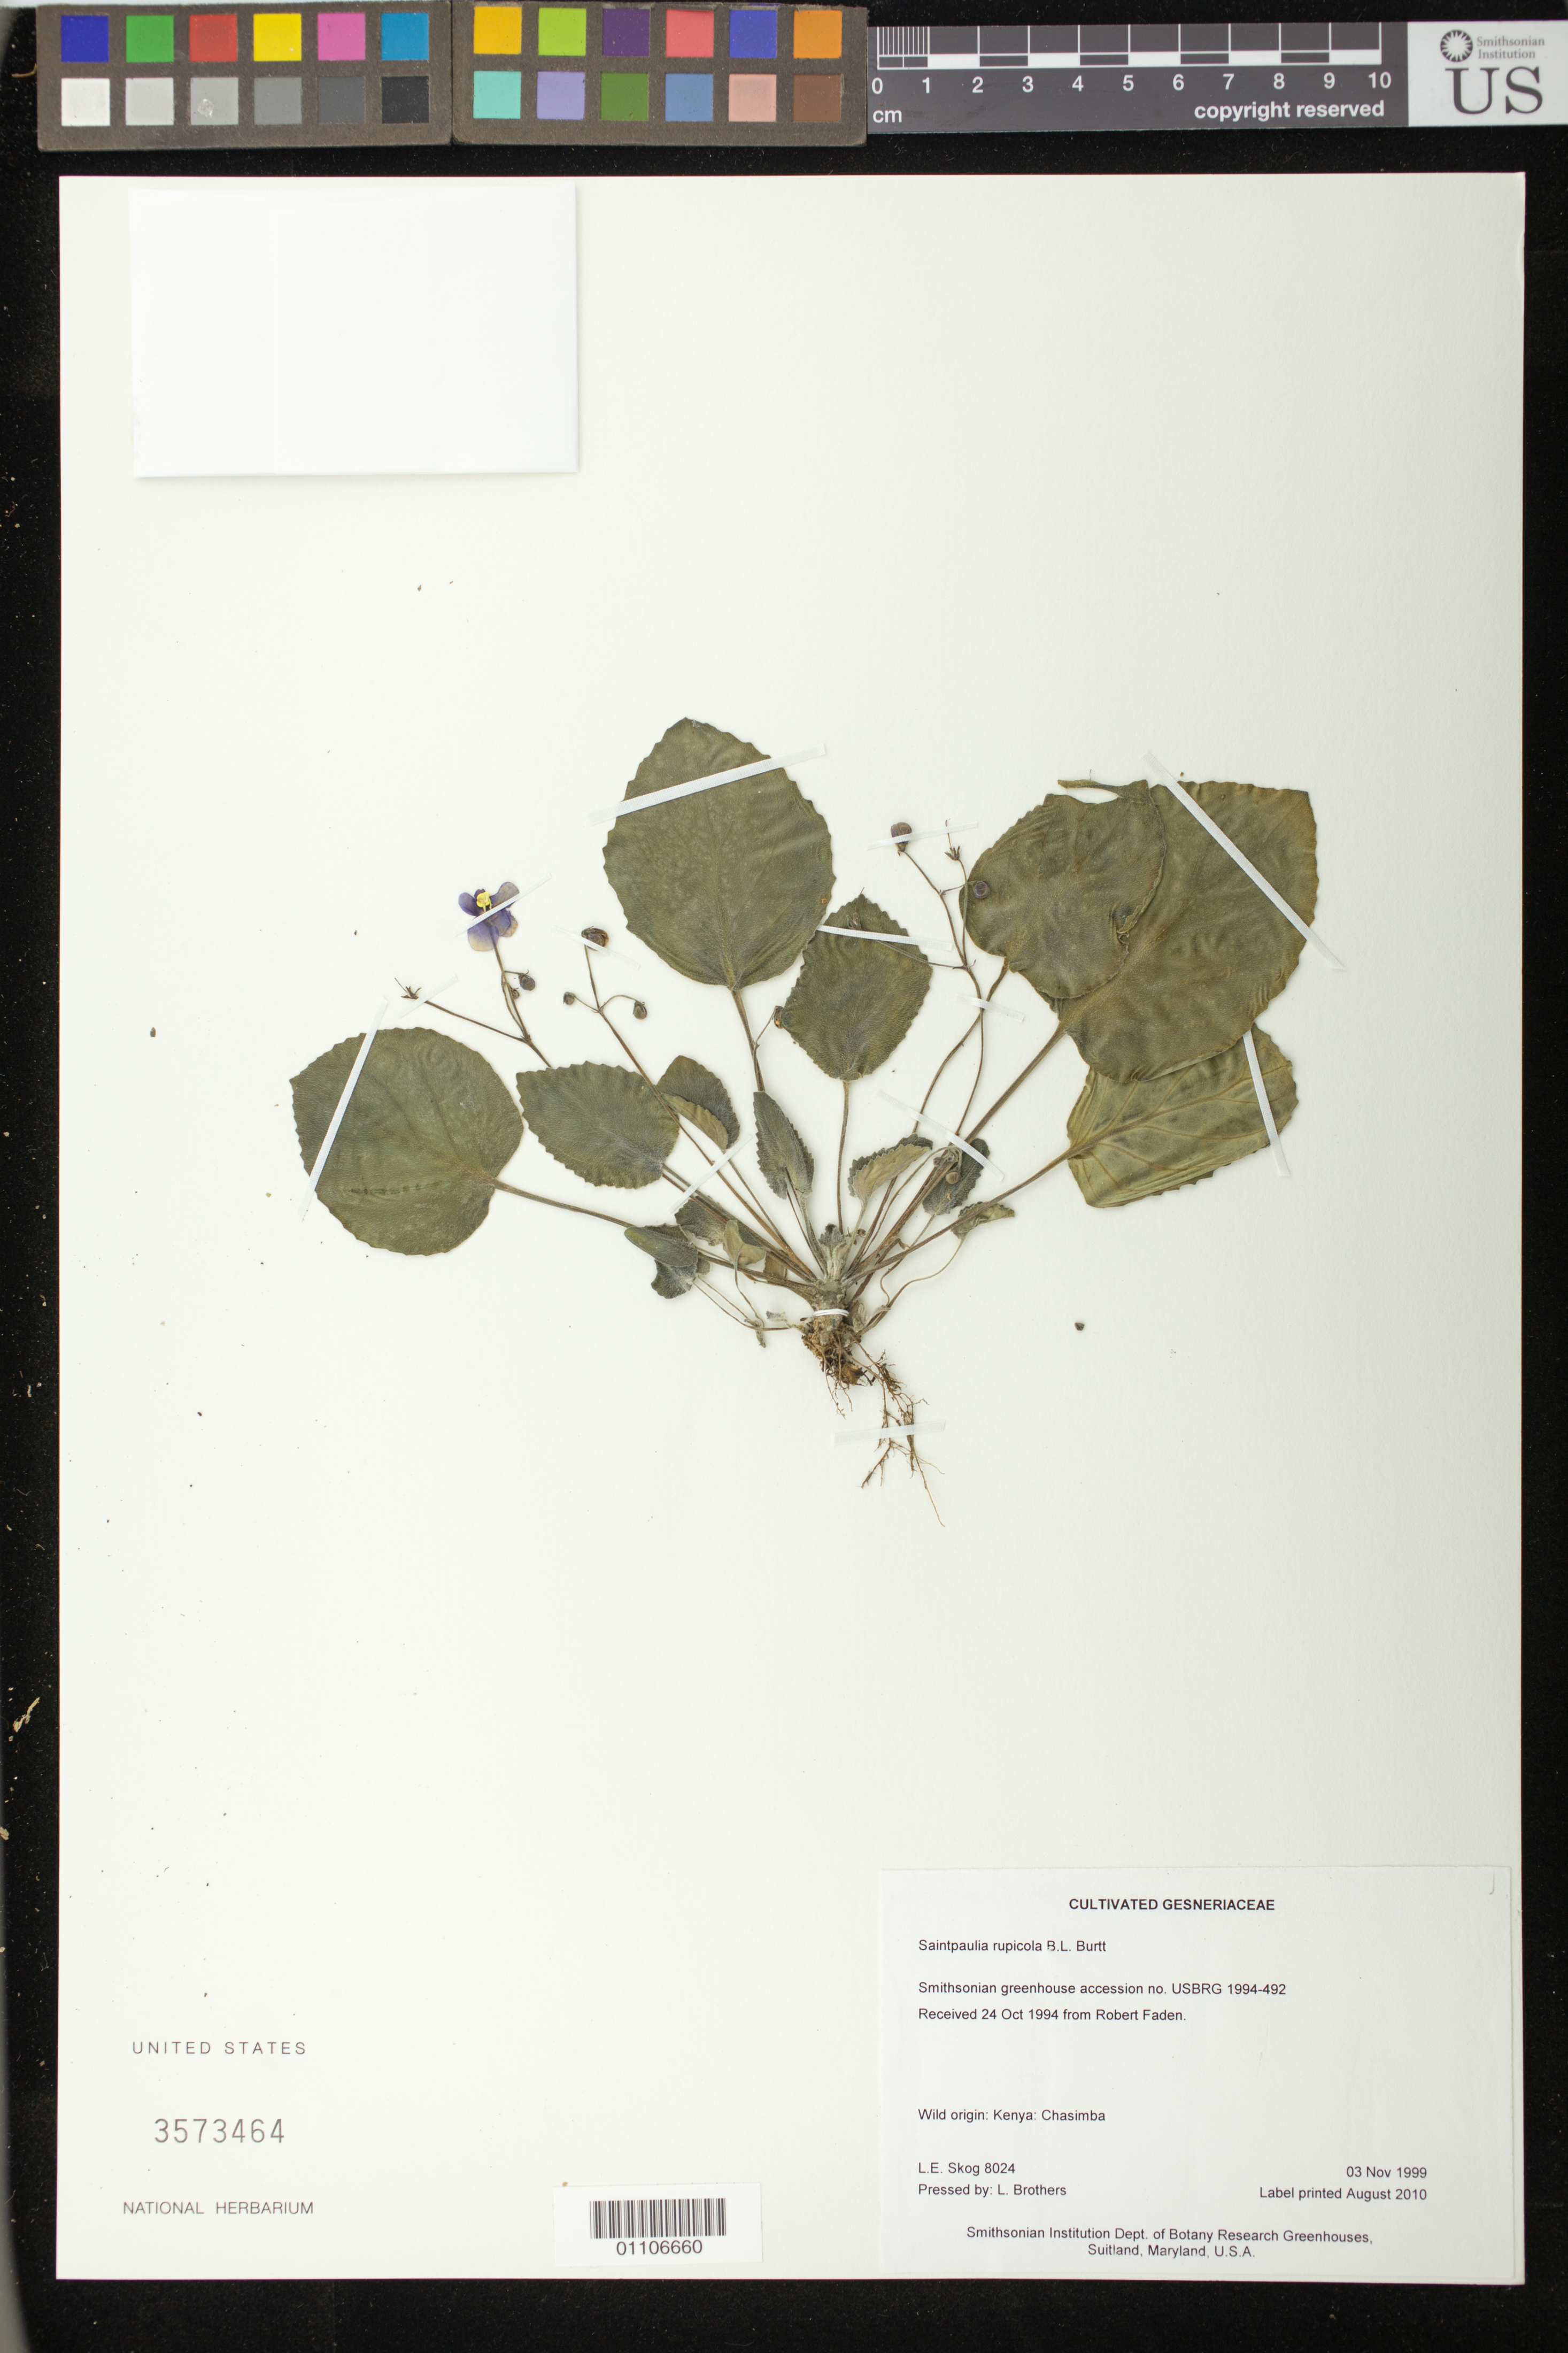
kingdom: Plantae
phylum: Tracheophyta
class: Magnoliopsida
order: Lamiales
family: Gesneriaceae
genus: Streptocarpus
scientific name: Streptocarpus ionanthus subsp. rupicola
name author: (B.L. Burtt) Christenh.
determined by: Skog, Laurence E.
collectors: L. E. Skog & L. Brothers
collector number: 8024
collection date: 1999-11-03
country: United States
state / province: Maryland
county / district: Prince George's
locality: Smithsonian Institution Dept. of Botany Research Greenhouses, Suitland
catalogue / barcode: US 3573464